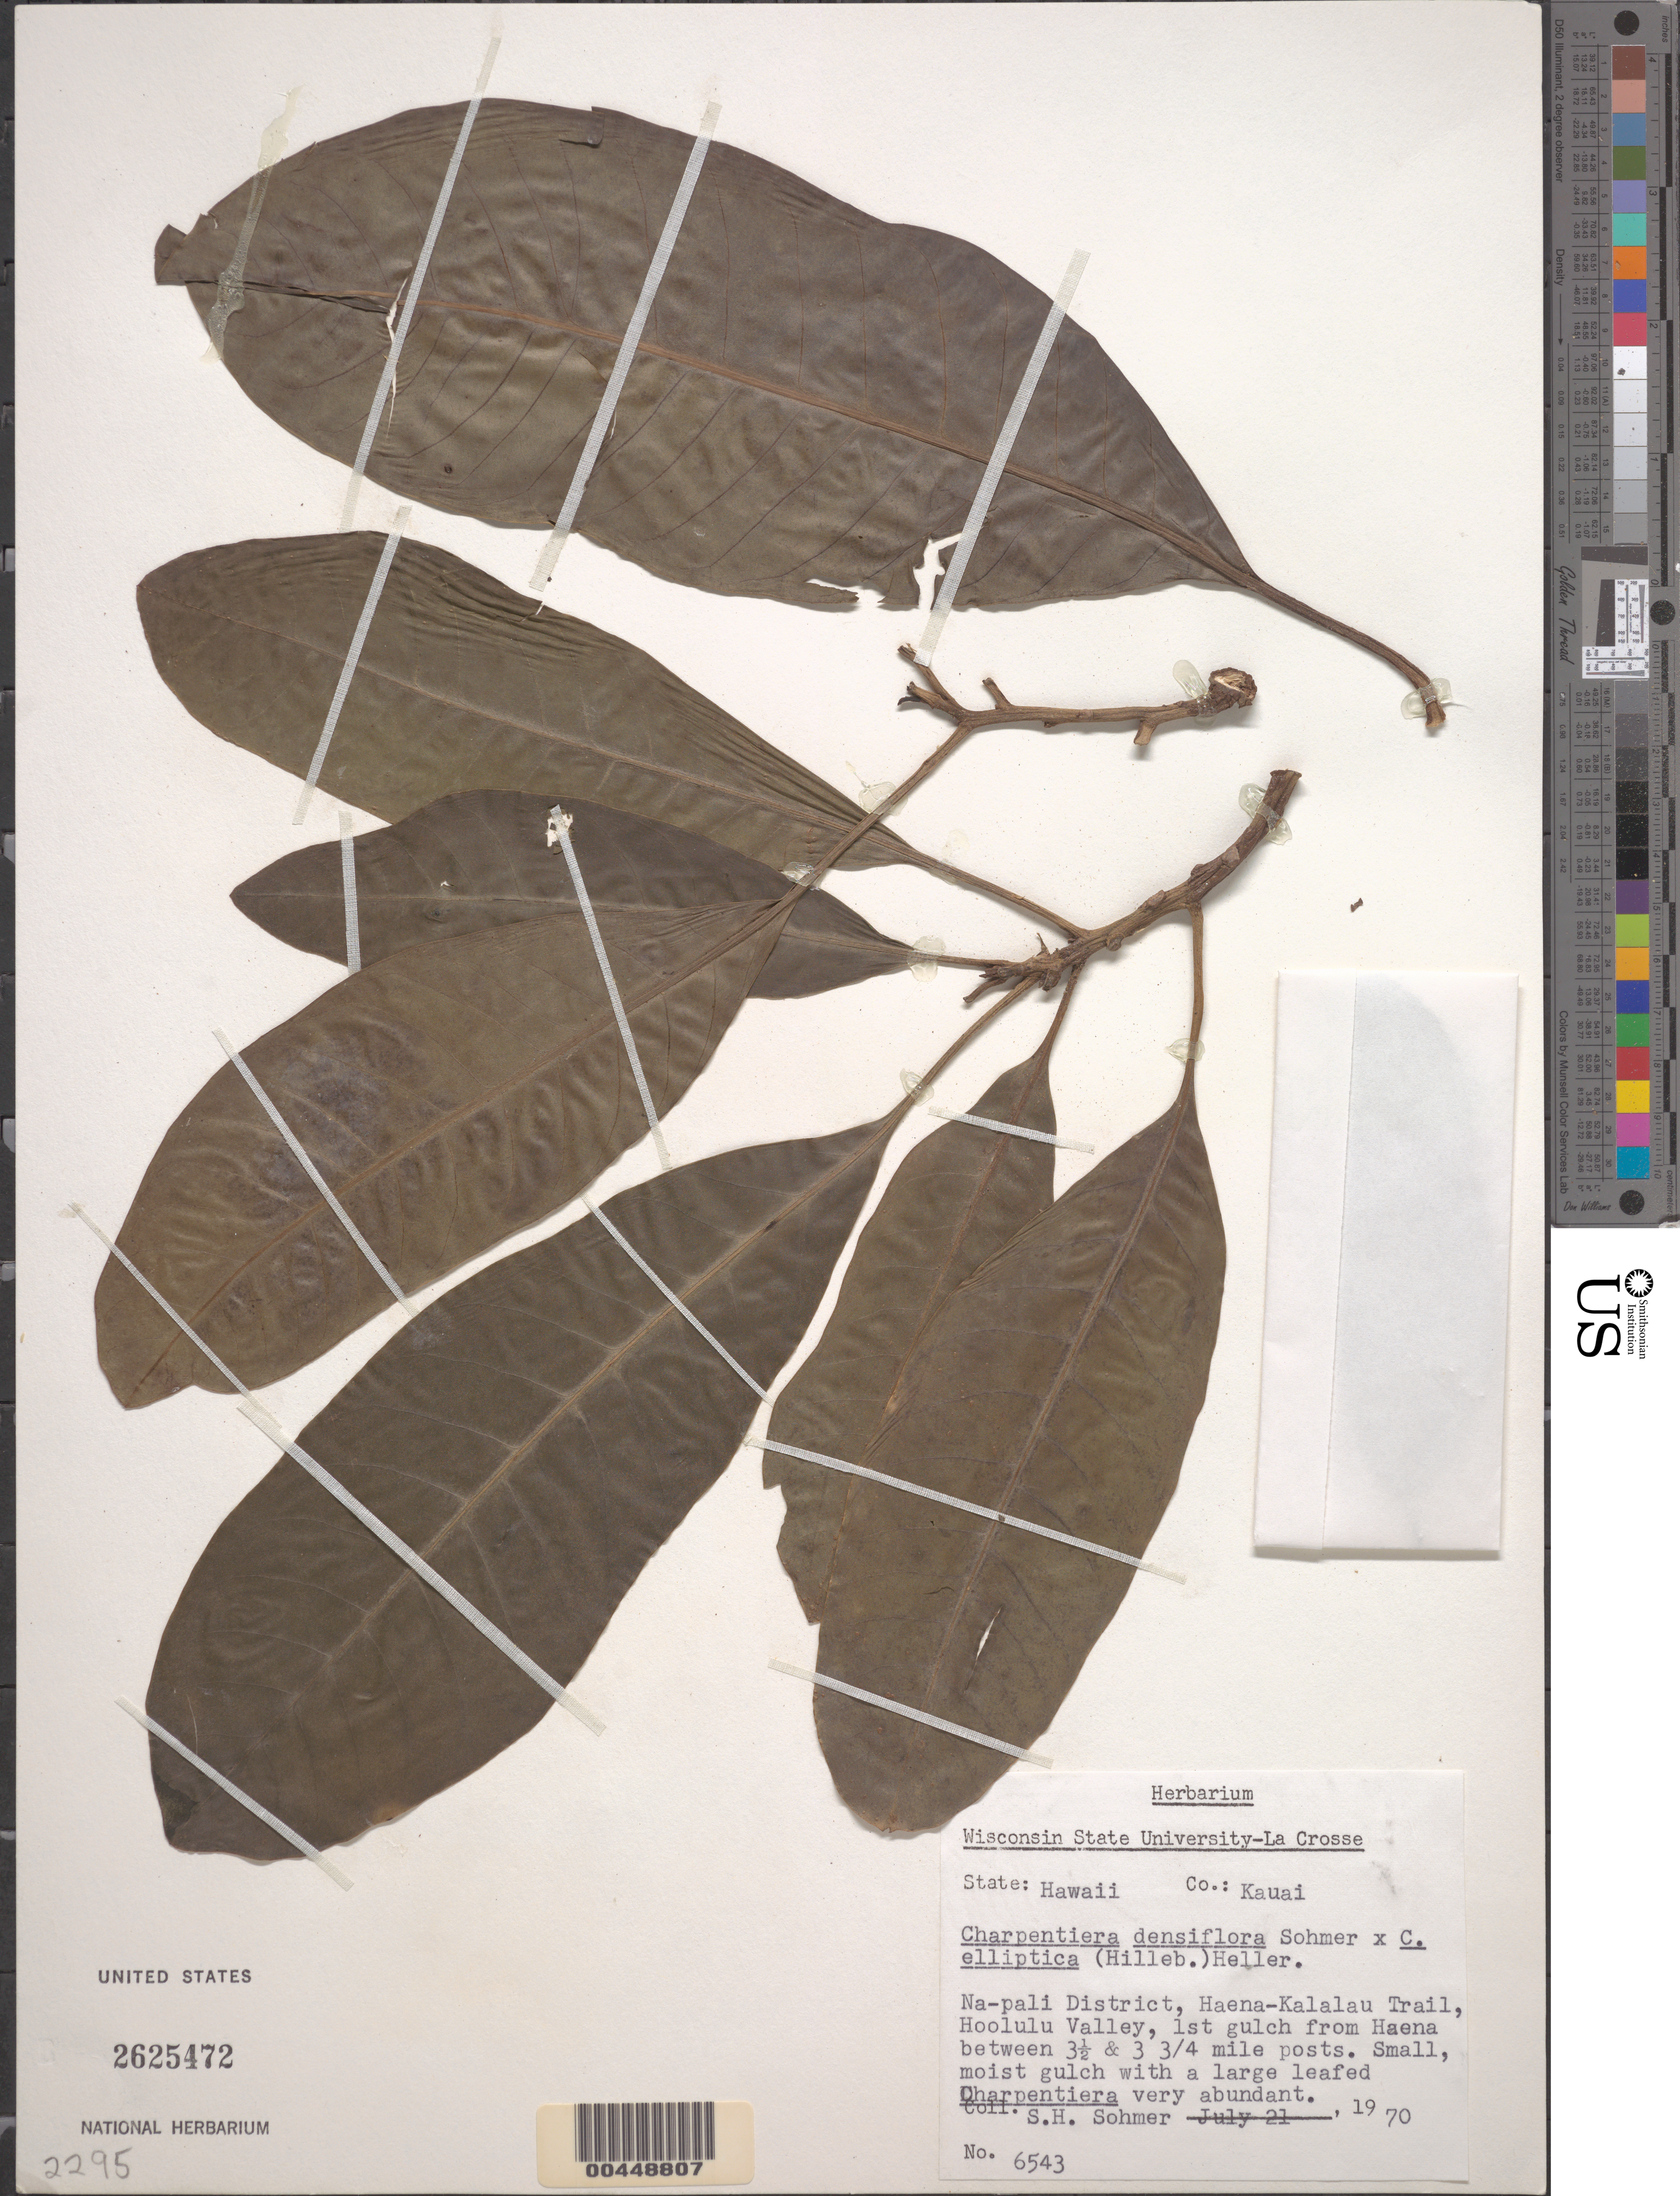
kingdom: Plantae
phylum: Tracheophyta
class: Magnoliopsida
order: Caryophyllales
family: Amaranthaceae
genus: Charpentiera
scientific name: Charpentiera densiflora x C. elliptica (Hillebr.) A. Heller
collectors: S. H. Sohmer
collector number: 6543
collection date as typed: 21 Jul 1970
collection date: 1970-07-21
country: United States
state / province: Hawaii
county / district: Kauai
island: Kaua'i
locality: Na Pali Dist., Haena-Kalalau Trail, Hoolulu Valley, 1st gulch from Haena between 3.5 and 3.75 mile posts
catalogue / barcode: US 2625472